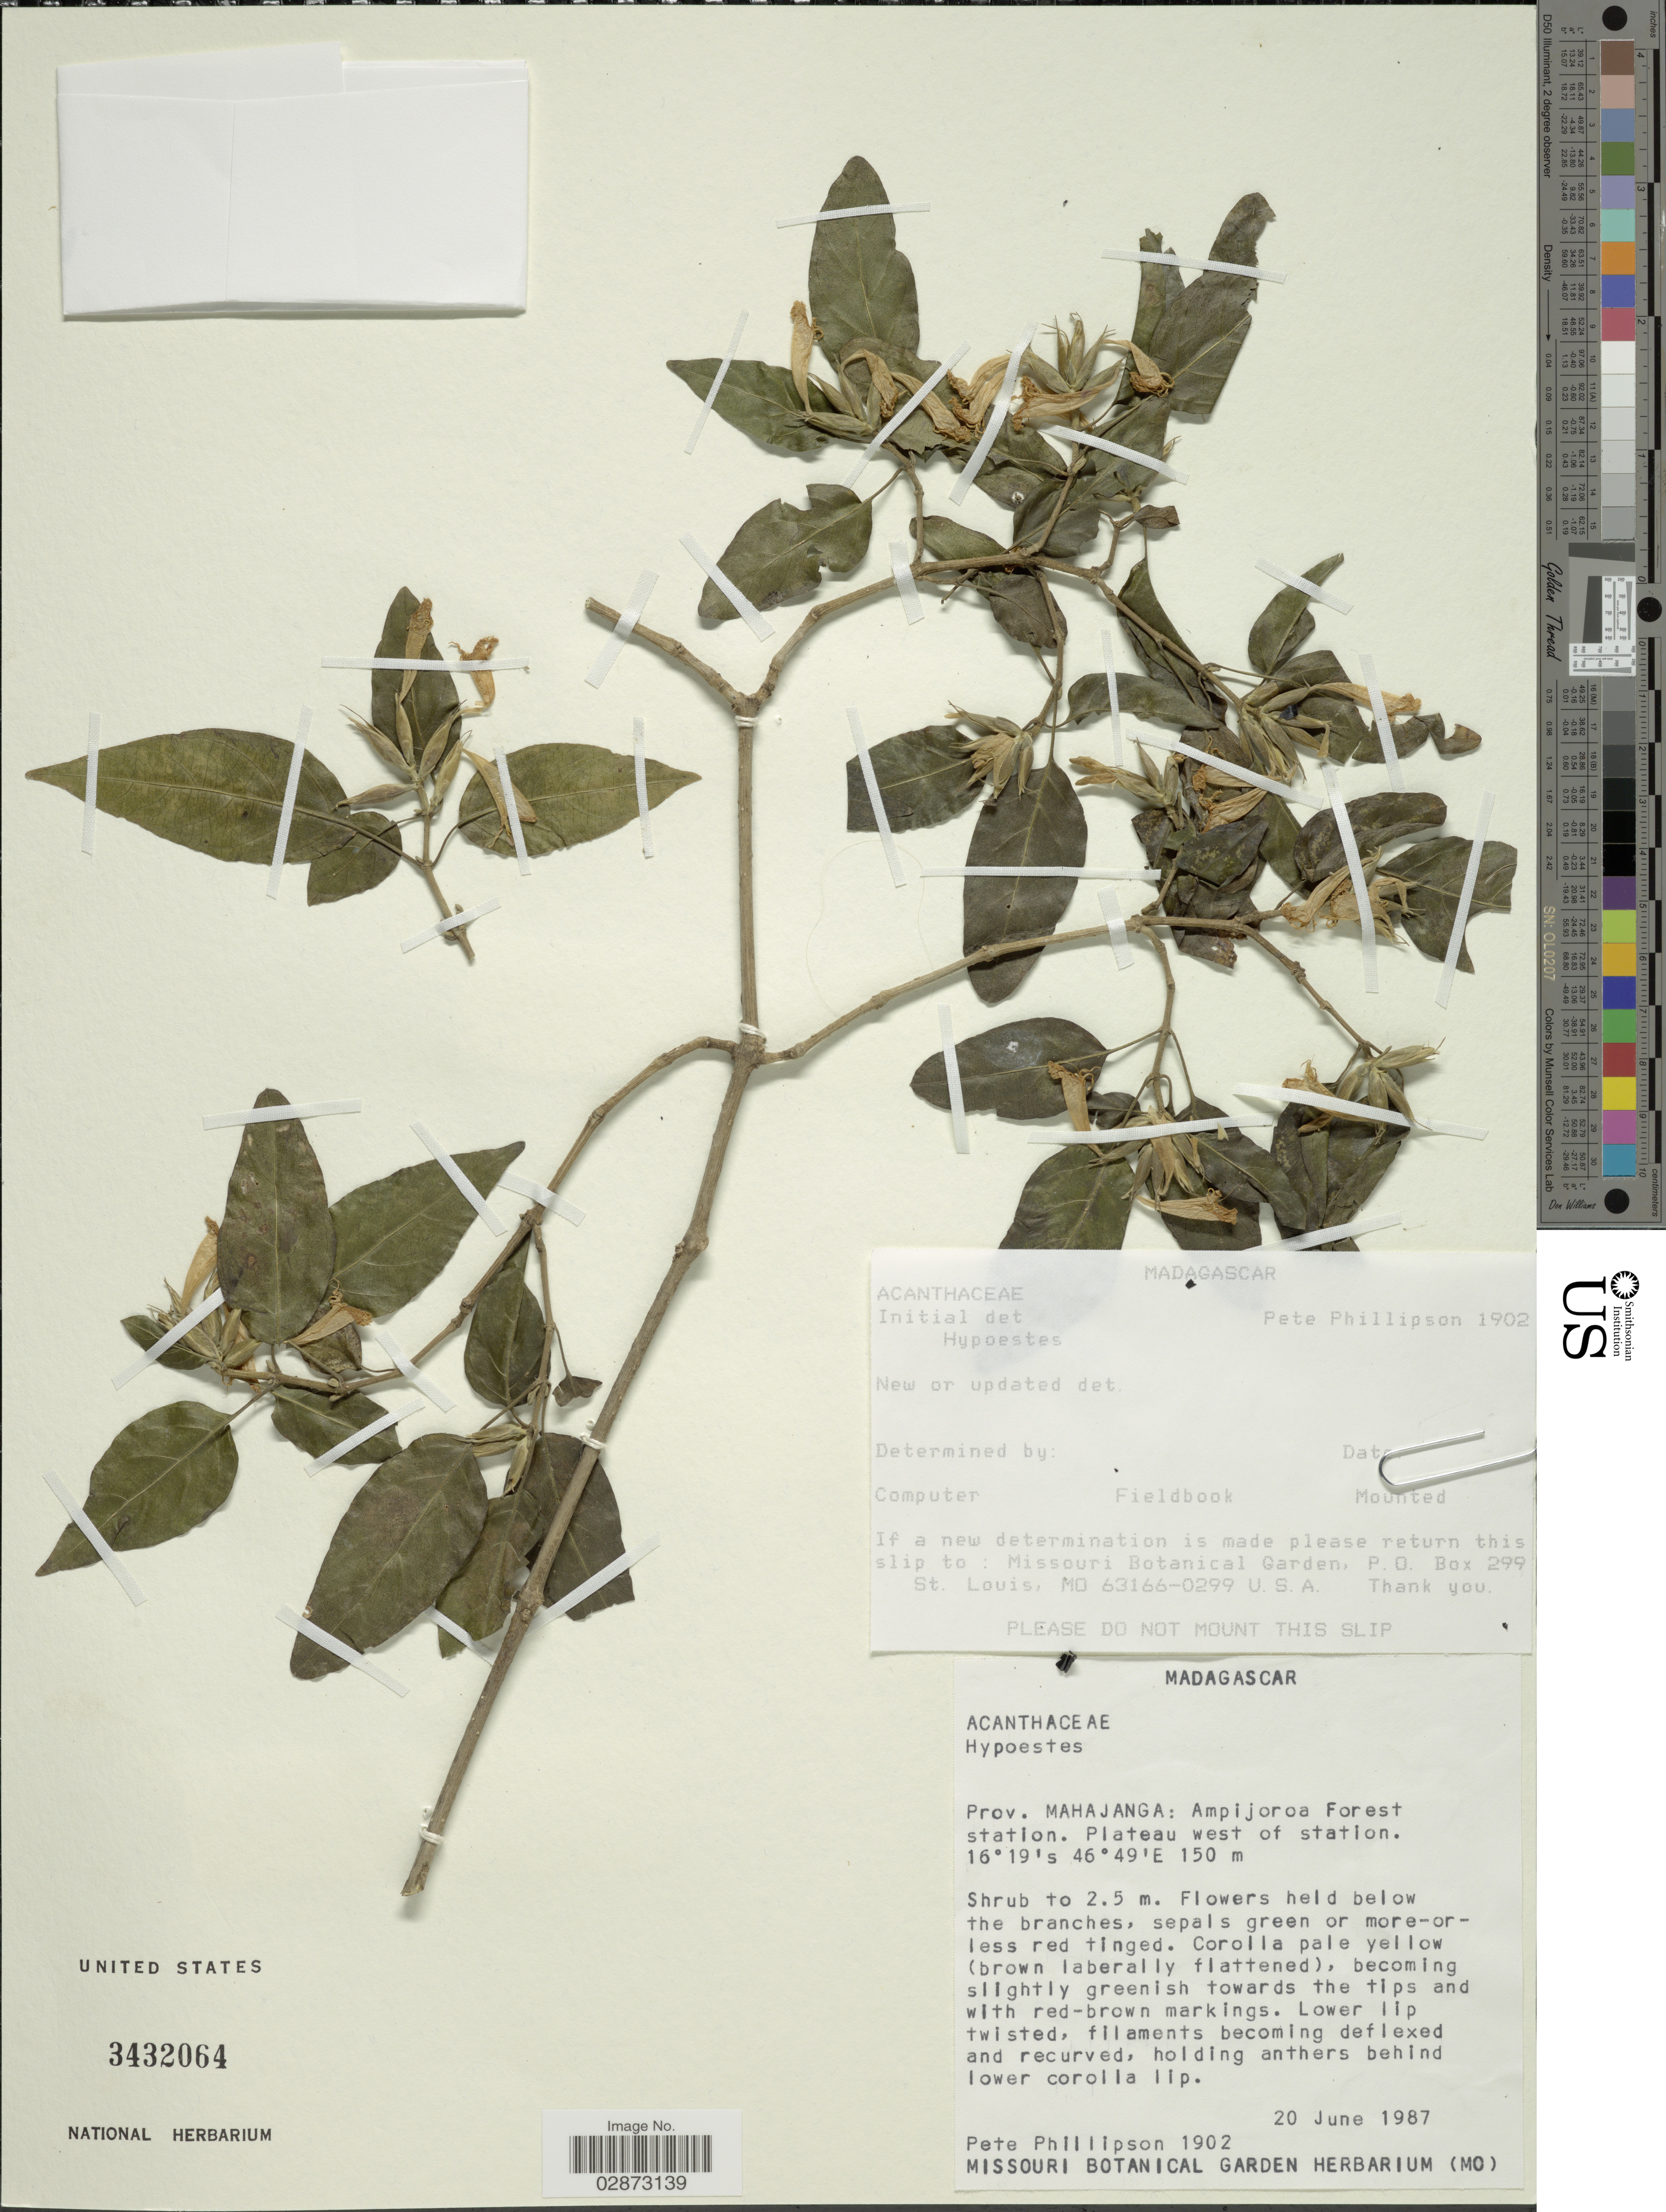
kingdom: Plantae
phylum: Tracheophyta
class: Magnoliopsida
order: Lamiales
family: Acanthaceae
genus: Hypoestes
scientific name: Hypoestes sp.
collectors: P. B. Phillipson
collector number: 1902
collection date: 1987-06-20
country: Madagascar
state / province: Boeny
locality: Ampijoroa Forest station. Plateau west of station.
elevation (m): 150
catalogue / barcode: US 3432064